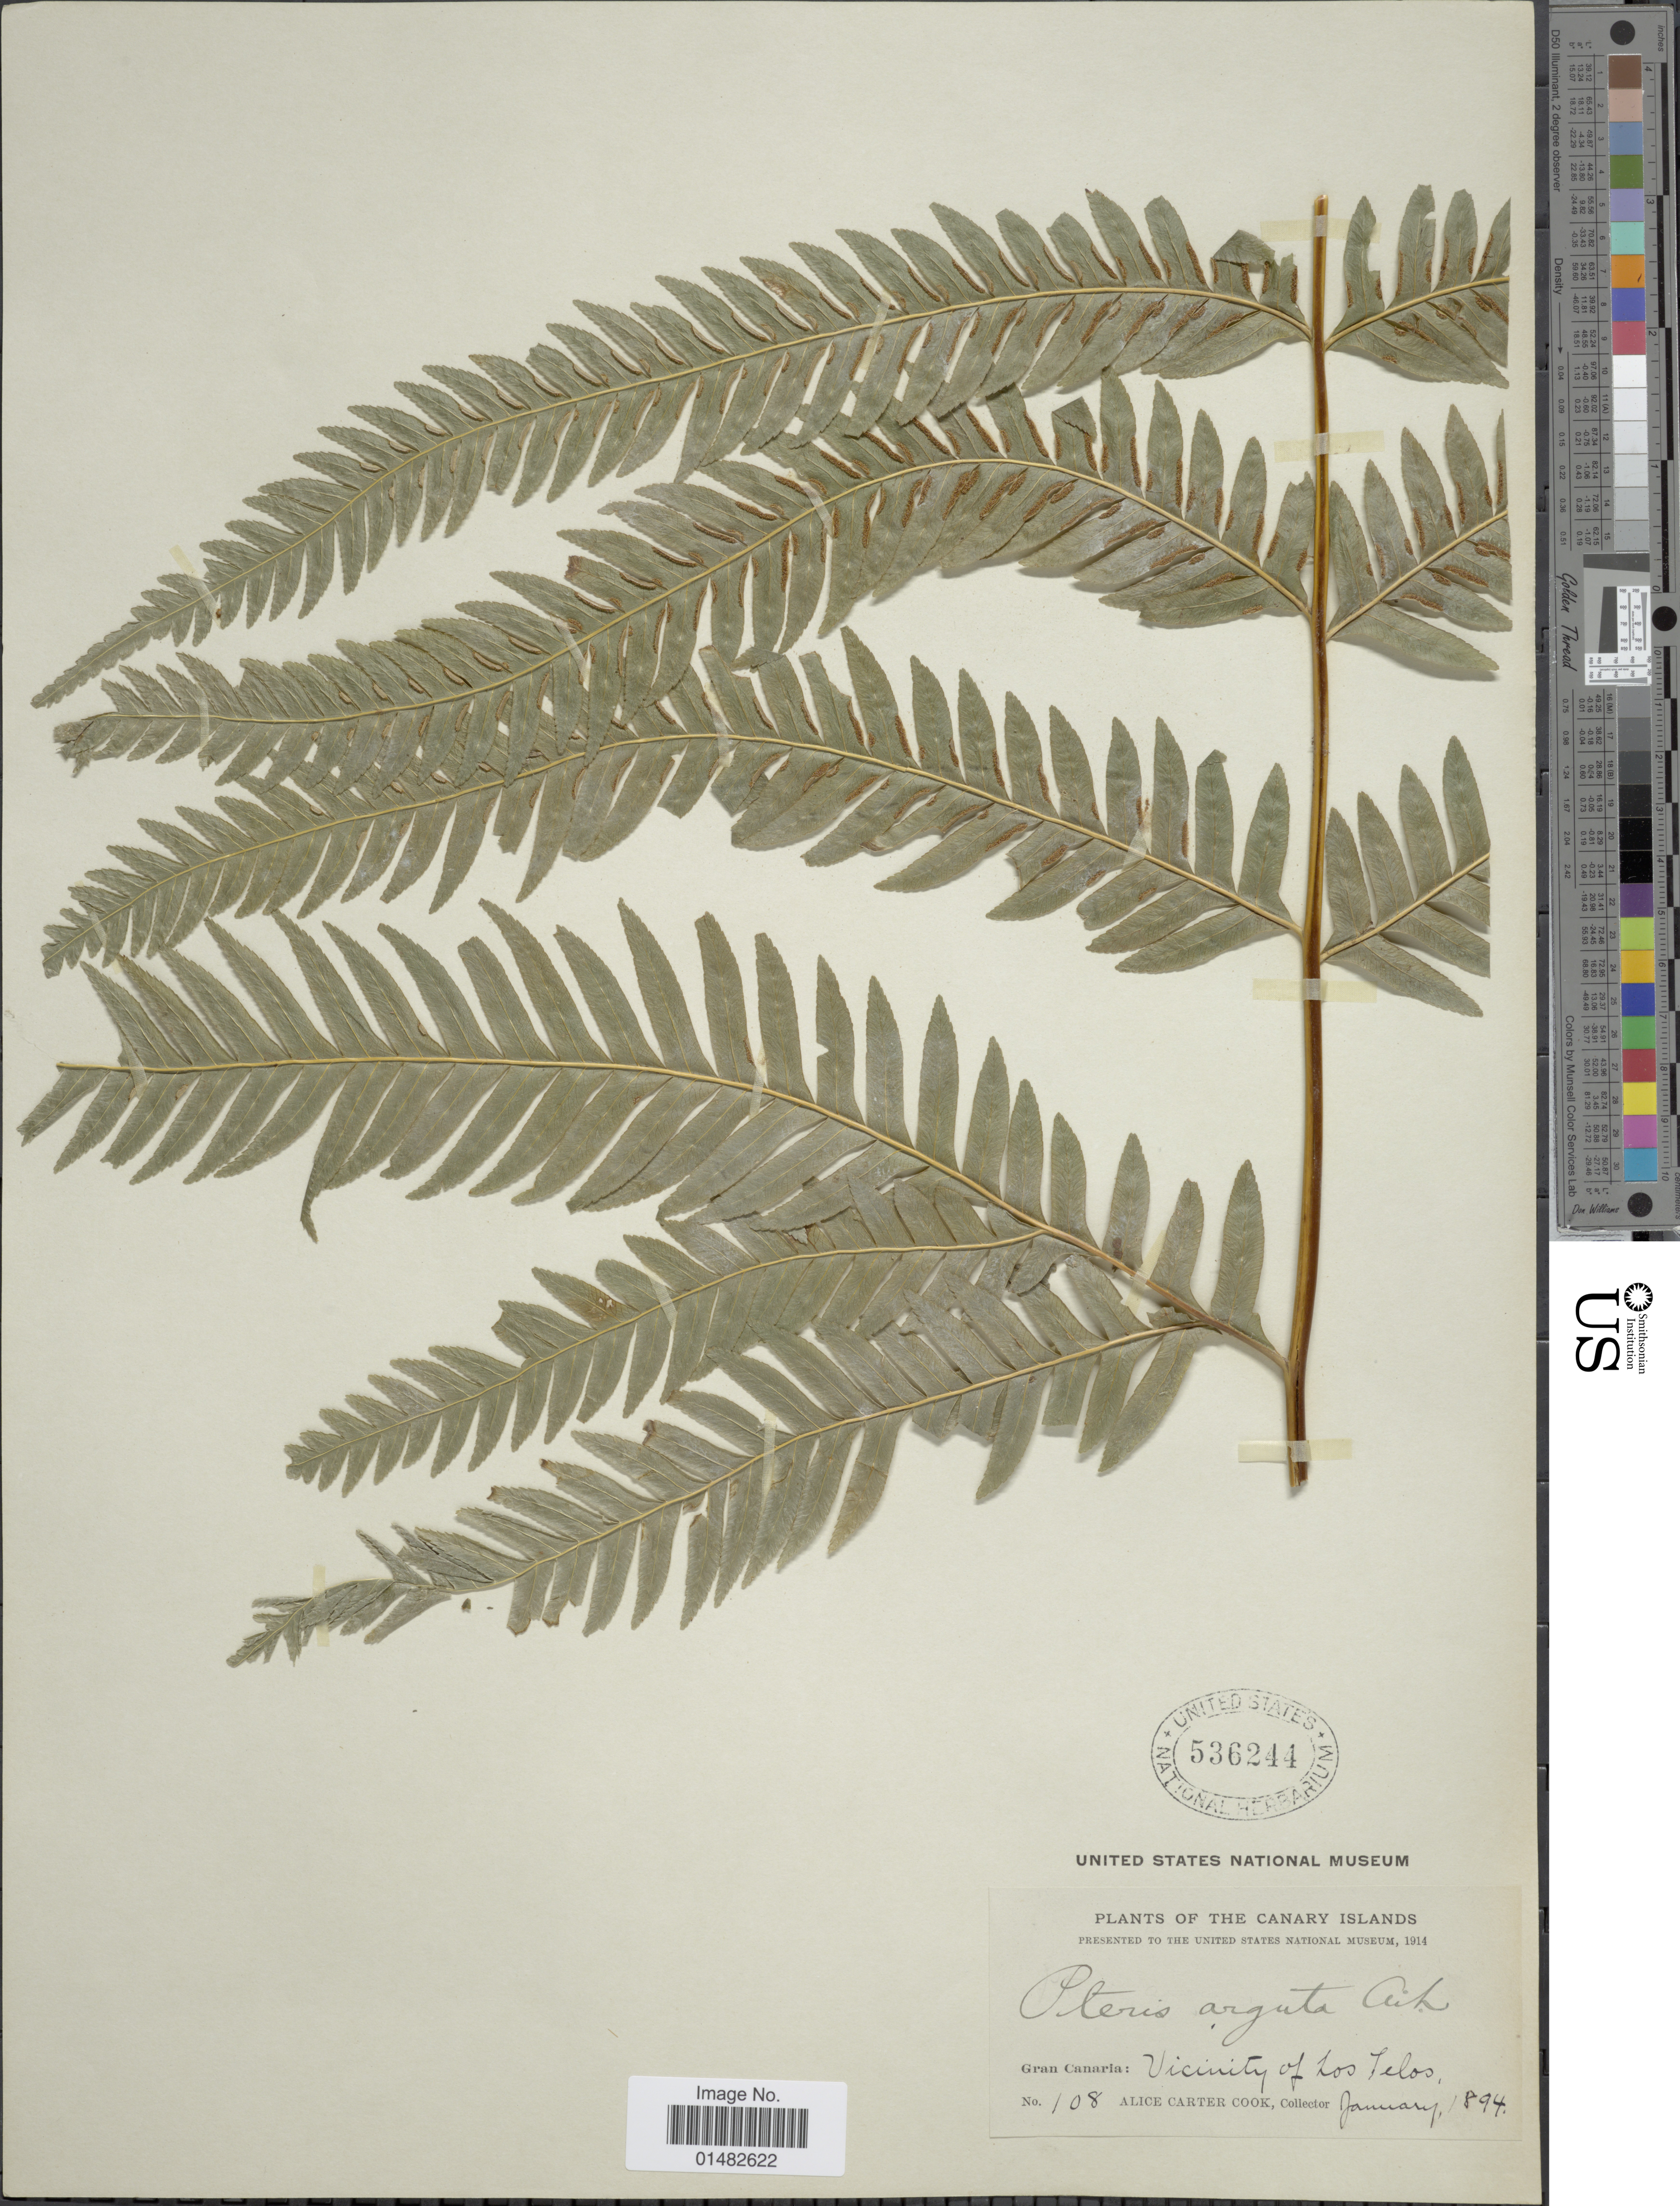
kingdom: Plantae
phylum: Tracheophyta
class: Polypodiopsida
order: Polypodiales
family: Pteridaceae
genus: Pteris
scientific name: Pteris arguta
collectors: Alice C. Cook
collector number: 108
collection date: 1894-01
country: Spain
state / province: Canarias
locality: The Canary Islands: Gran Canaria: Viciniy of Los Tilos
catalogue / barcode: US 536244